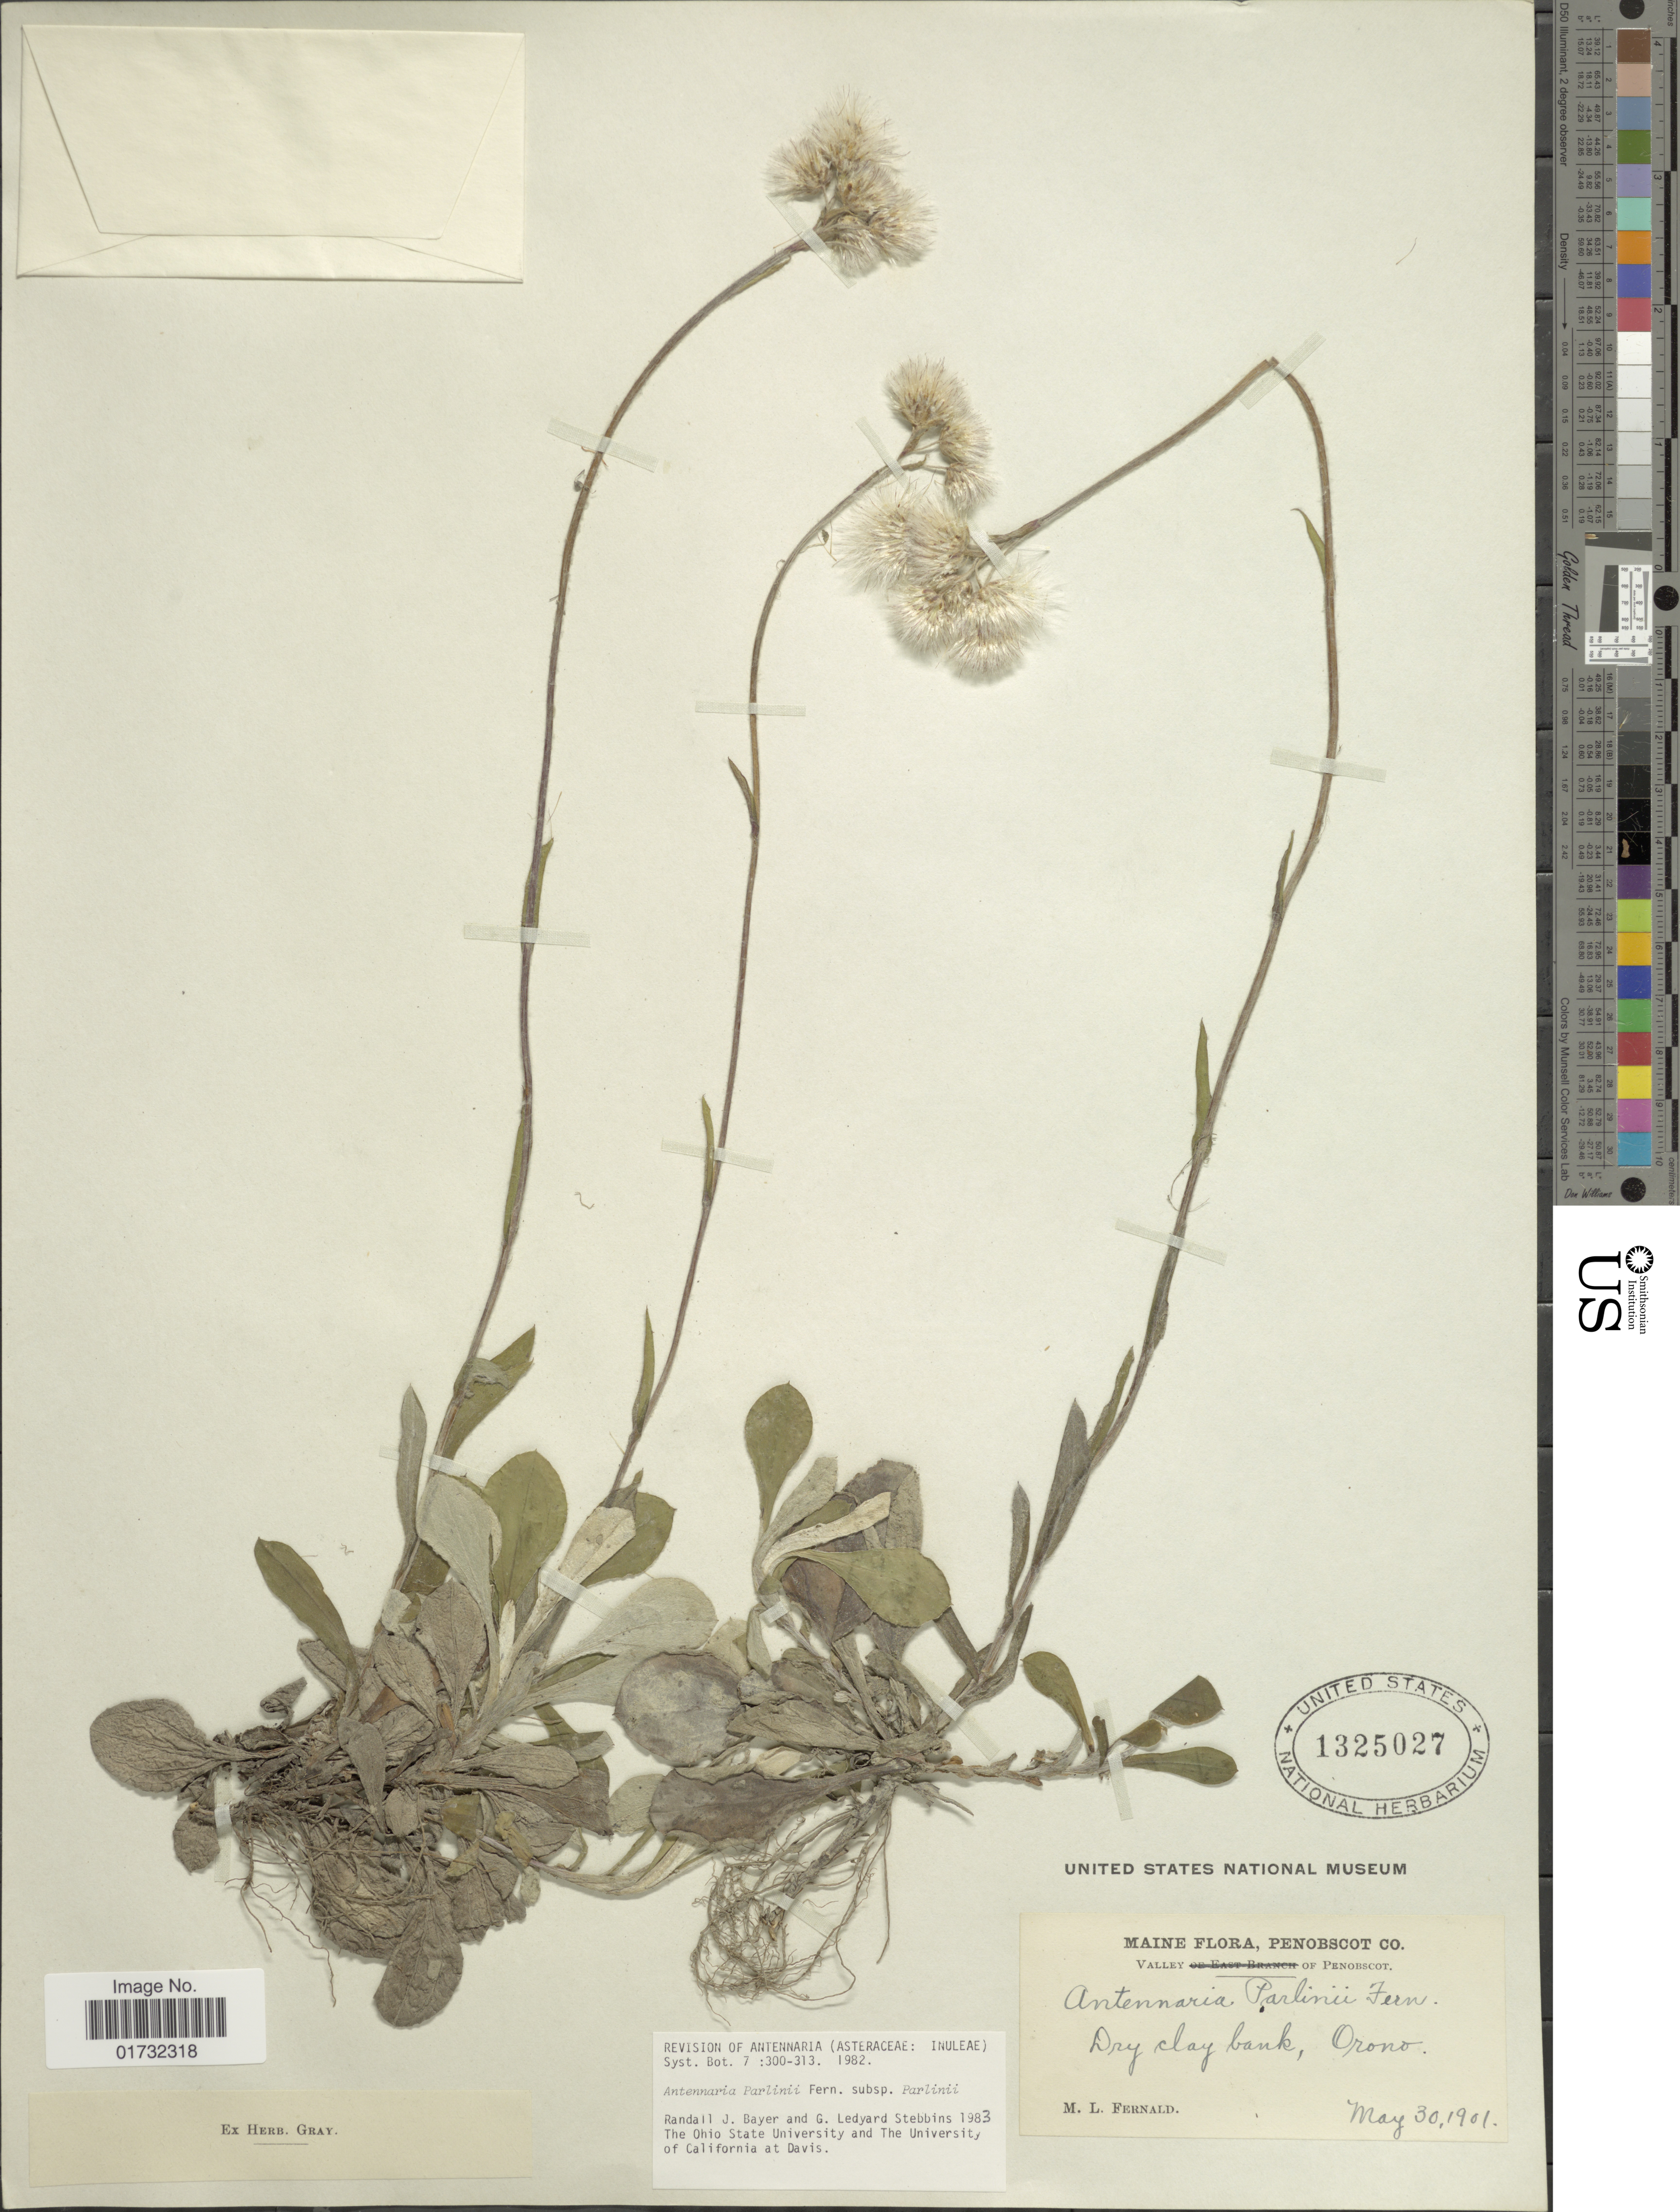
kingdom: Plantae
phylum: Tracheophyta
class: Magnoliopsida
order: Asterales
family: Asteraceae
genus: Antennaria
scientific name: Antennaria parlinii subsp. parlinii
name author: Fernald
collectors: M. L. Fernald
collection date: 1901-05-30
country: United States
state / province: Maine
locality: Penobscot Co. Valley of Penobscot. Orono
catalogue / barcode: US 1325027